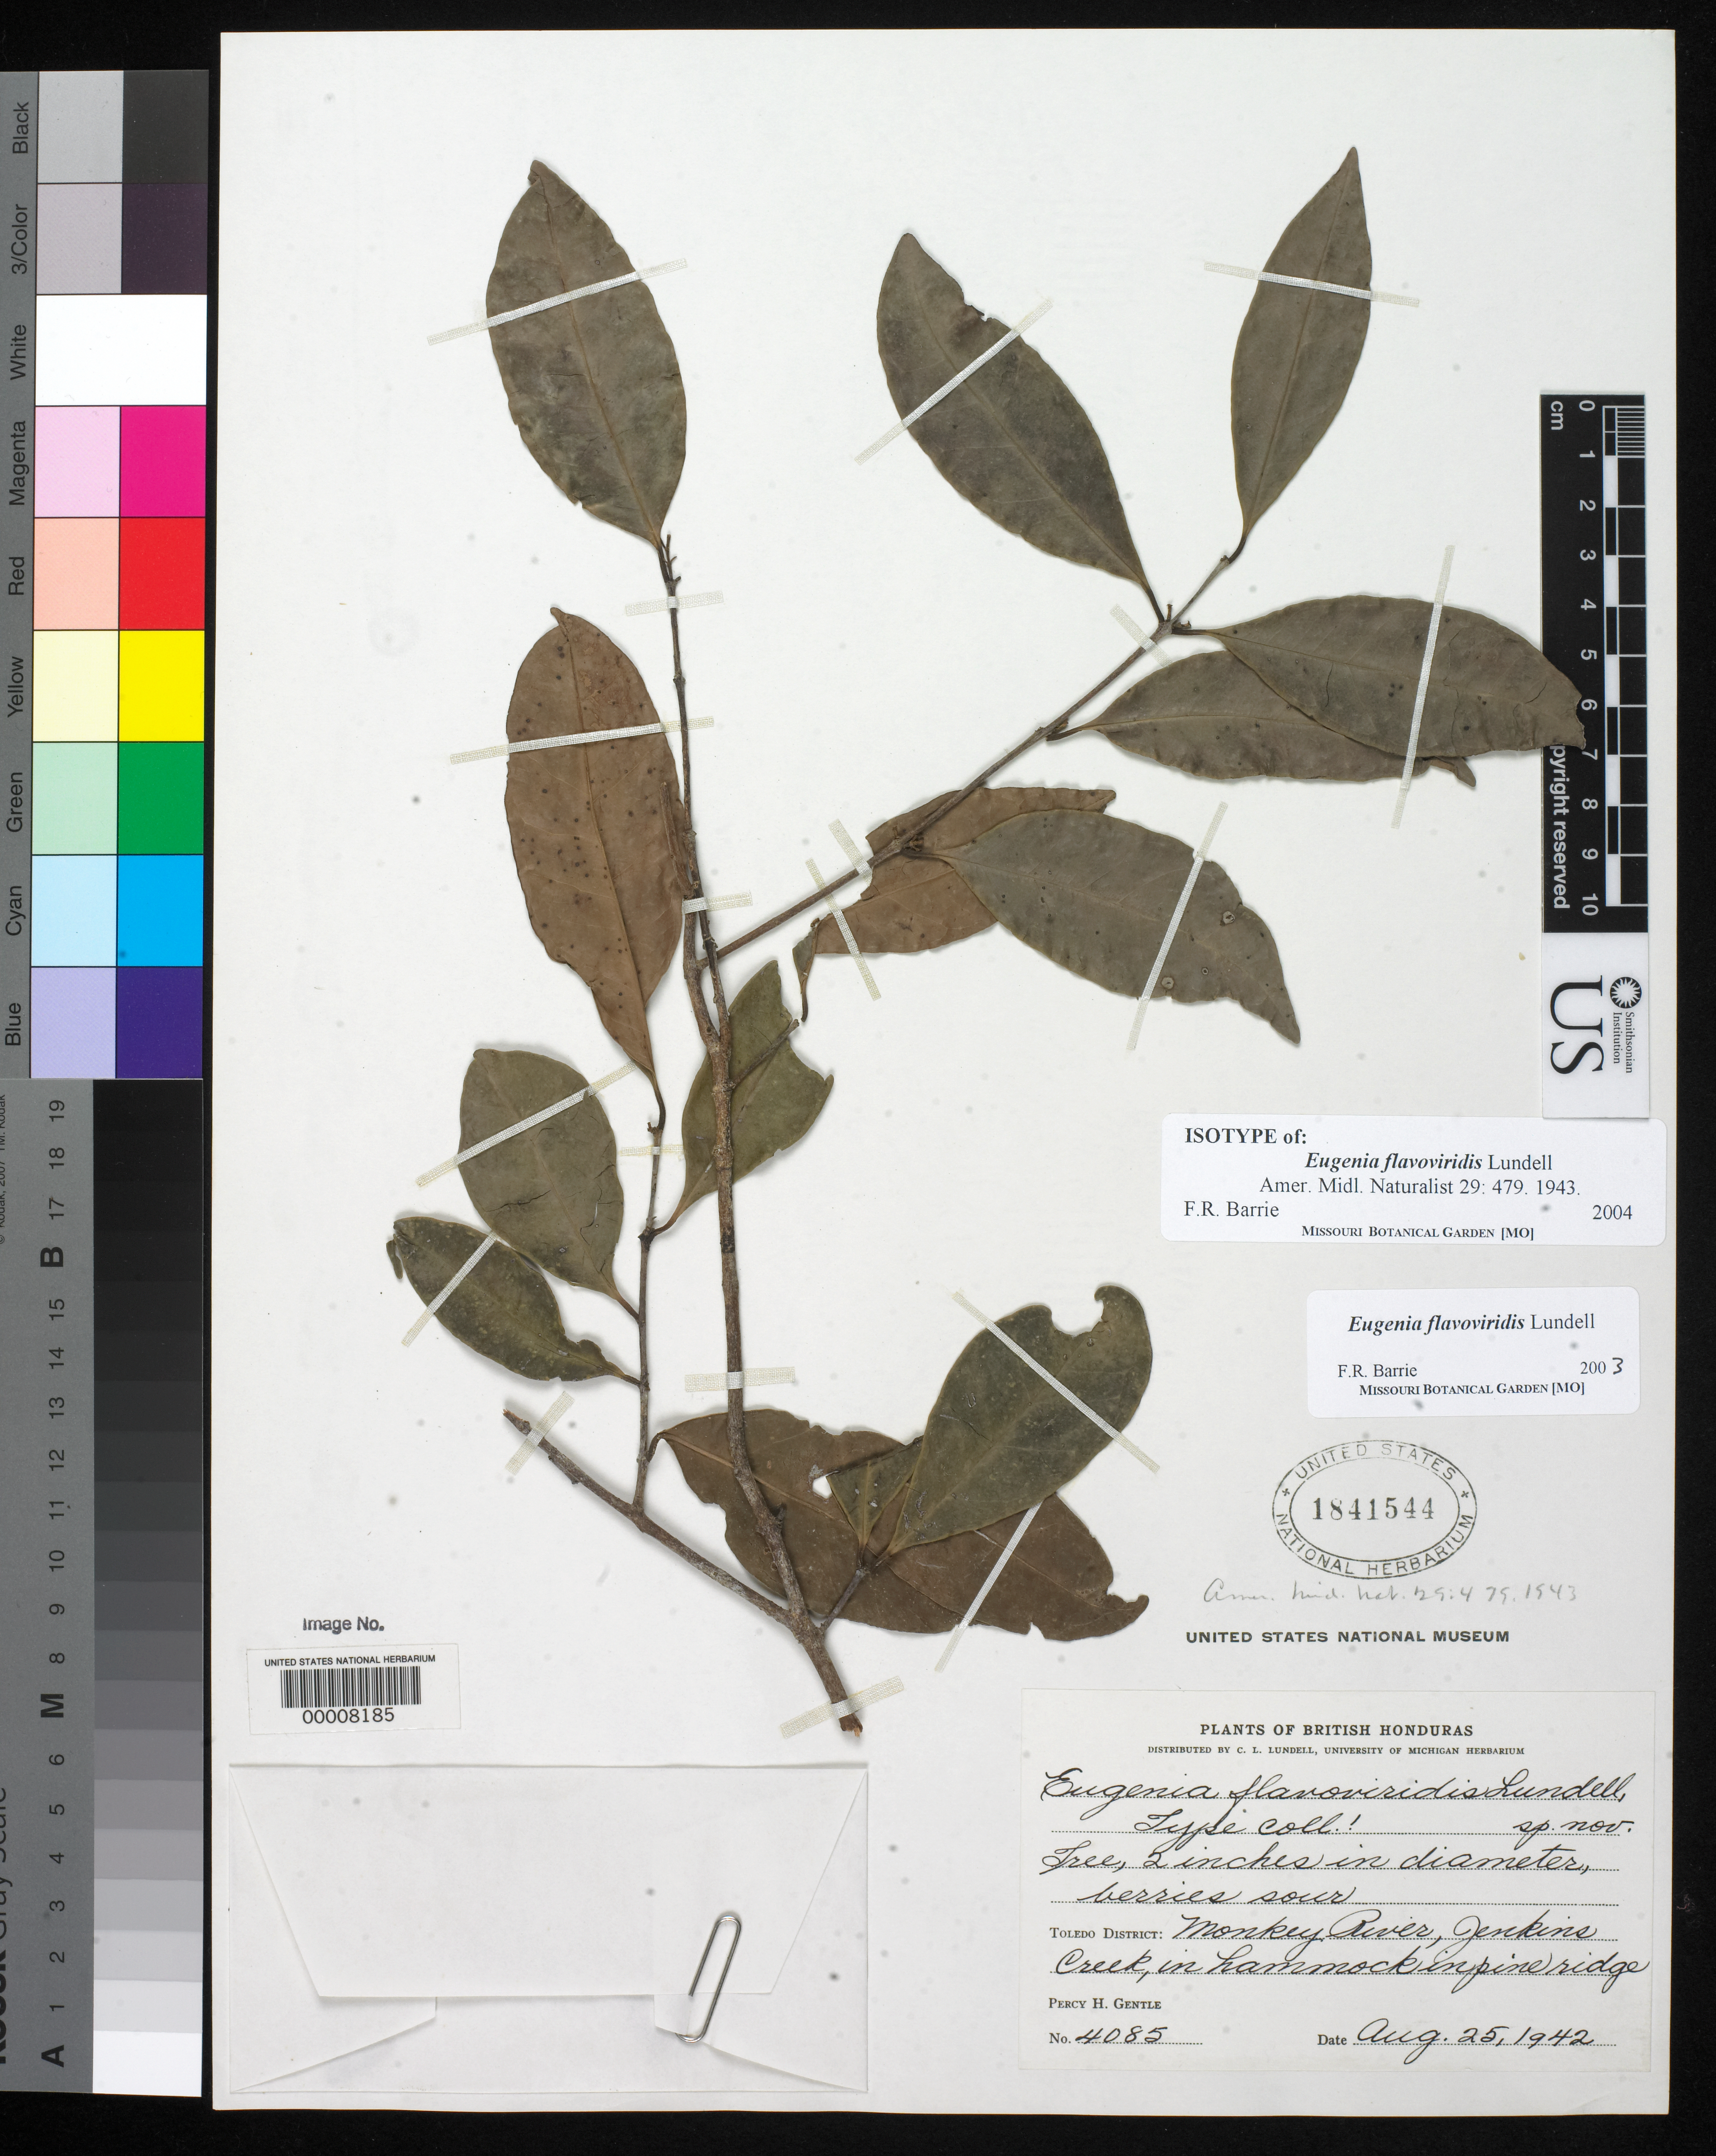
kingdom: Plantae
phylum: Tracheophyta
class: Magnoliopsida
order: Myrtales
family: Myrtaceae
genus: Eugenia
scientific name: Eugenia flavoviridis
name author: Lundell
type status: Isotype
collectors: P. H. Gentle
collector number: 4085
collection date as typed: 25 Aug 1942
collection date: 1942-08-25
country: Belize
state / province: Toledo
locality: Monkey River, Jenkins Creek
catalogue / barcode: US 1841544